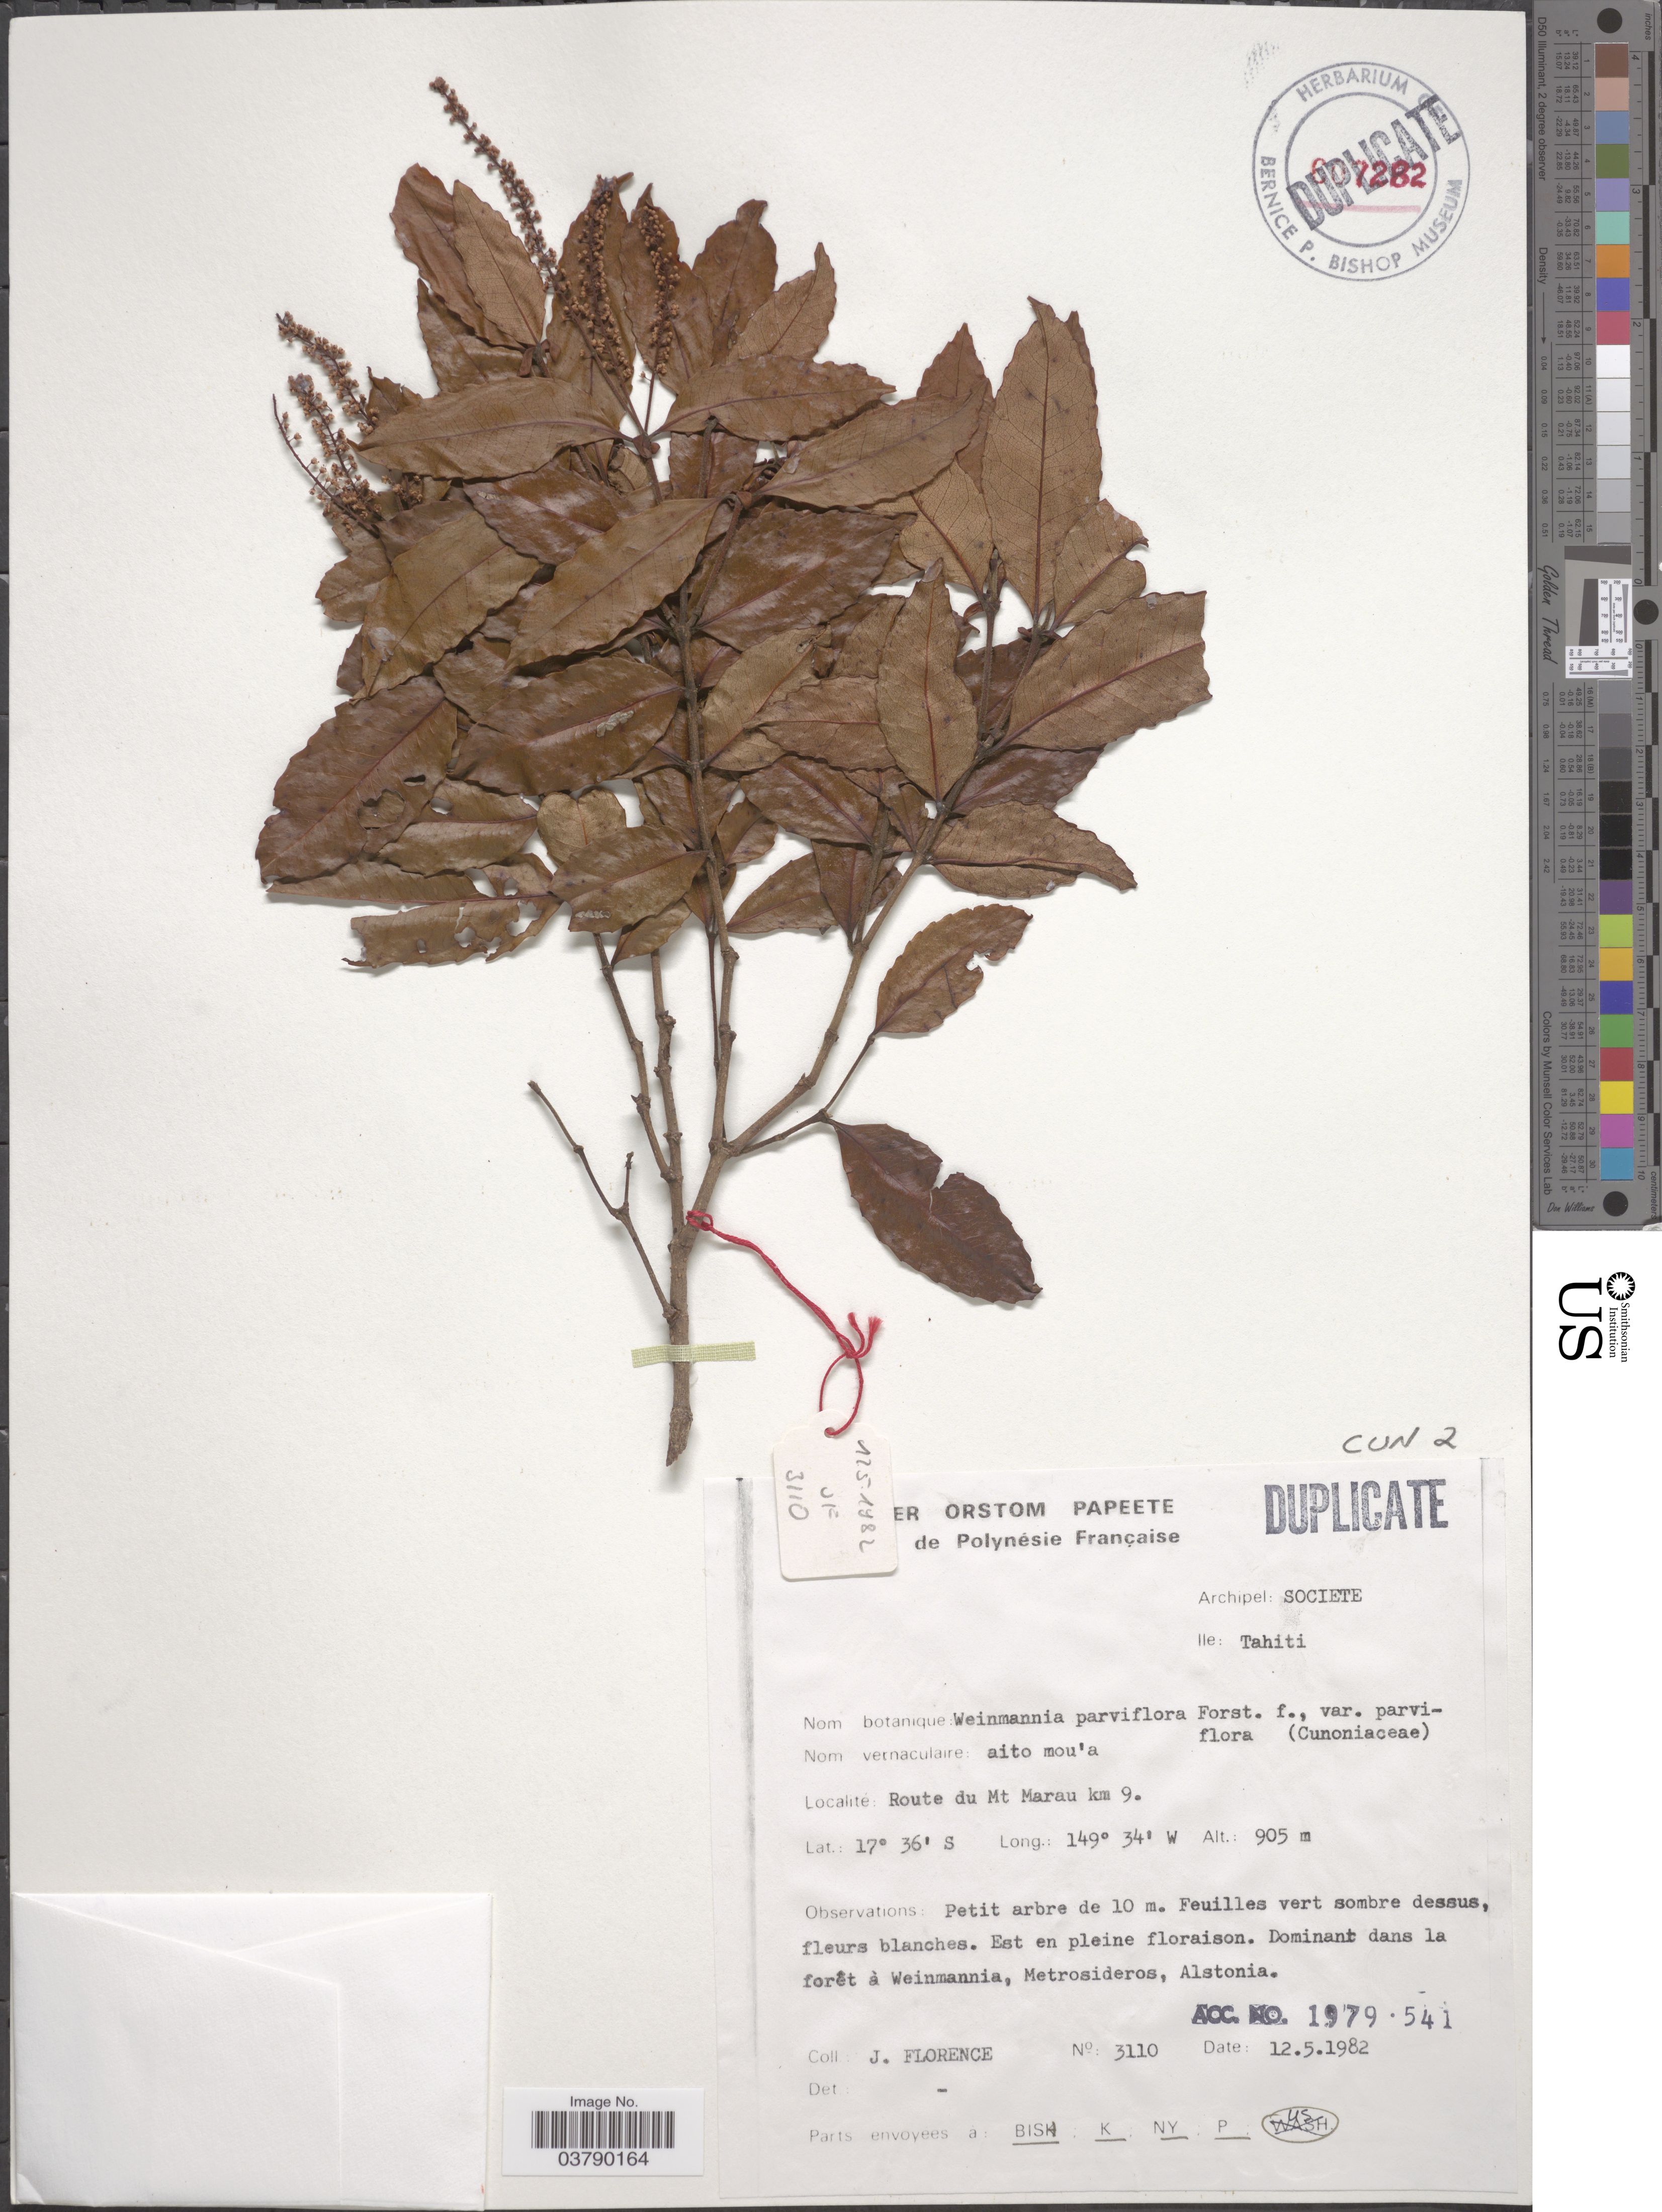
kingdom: Plantae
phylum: Tracheophyta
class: Magnoliopsida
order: Oxalidales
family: Cunoniaceae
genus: Pterophylla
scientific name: Pterophylla parviflora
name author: (G. Forst.) Pillon & H.C. Hopkins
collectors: J. Florence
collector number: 3110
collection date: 1982-05-12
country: French Polynesia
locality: Archipel: Societe, Ile: Tahiti. Route du Mt Marau, km 9.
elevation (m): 905